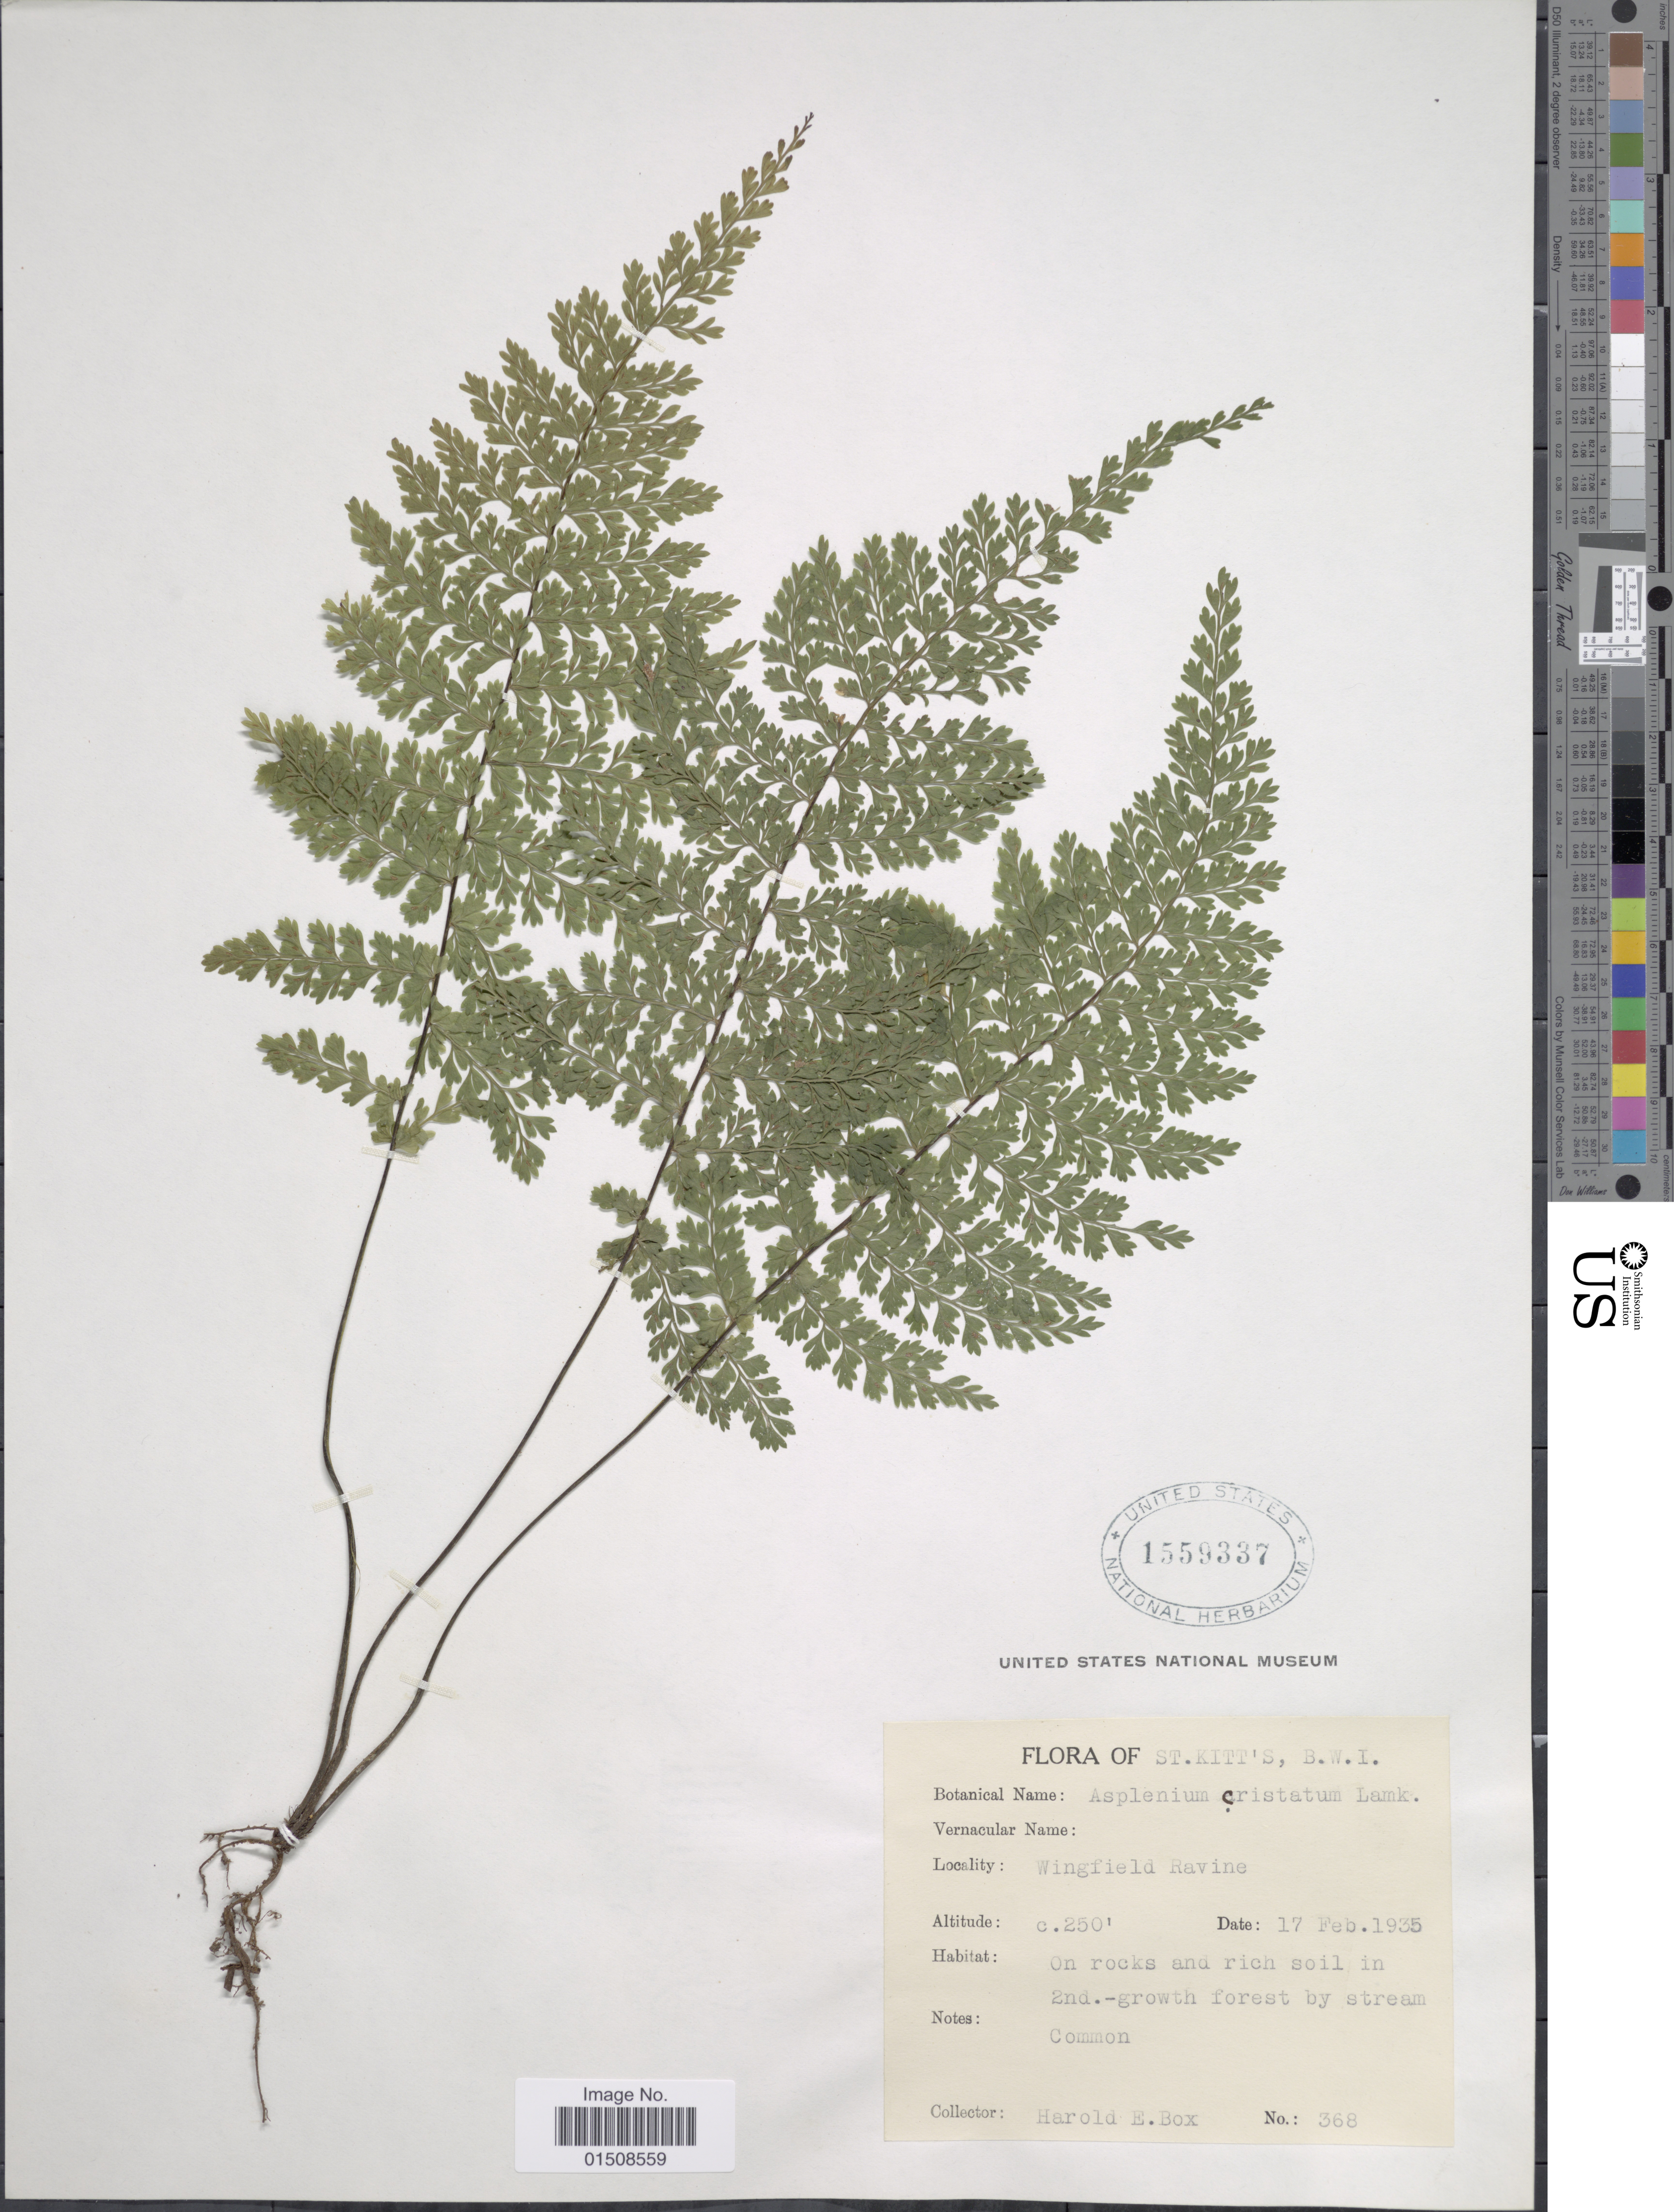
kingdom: Plantae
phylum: Tracheophyta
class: Polypodiopsida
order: Polypodiales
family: Aspleniaceae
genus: Asplenium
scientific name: Asplenium cristatum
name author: Lam.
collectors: H. E. Box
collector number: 368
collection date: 1935-02-17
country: St. Christopher-Nevis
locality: St. Kitt's, B. W. I., Wingfield Ravine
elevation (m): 76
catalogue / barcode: US 1559337